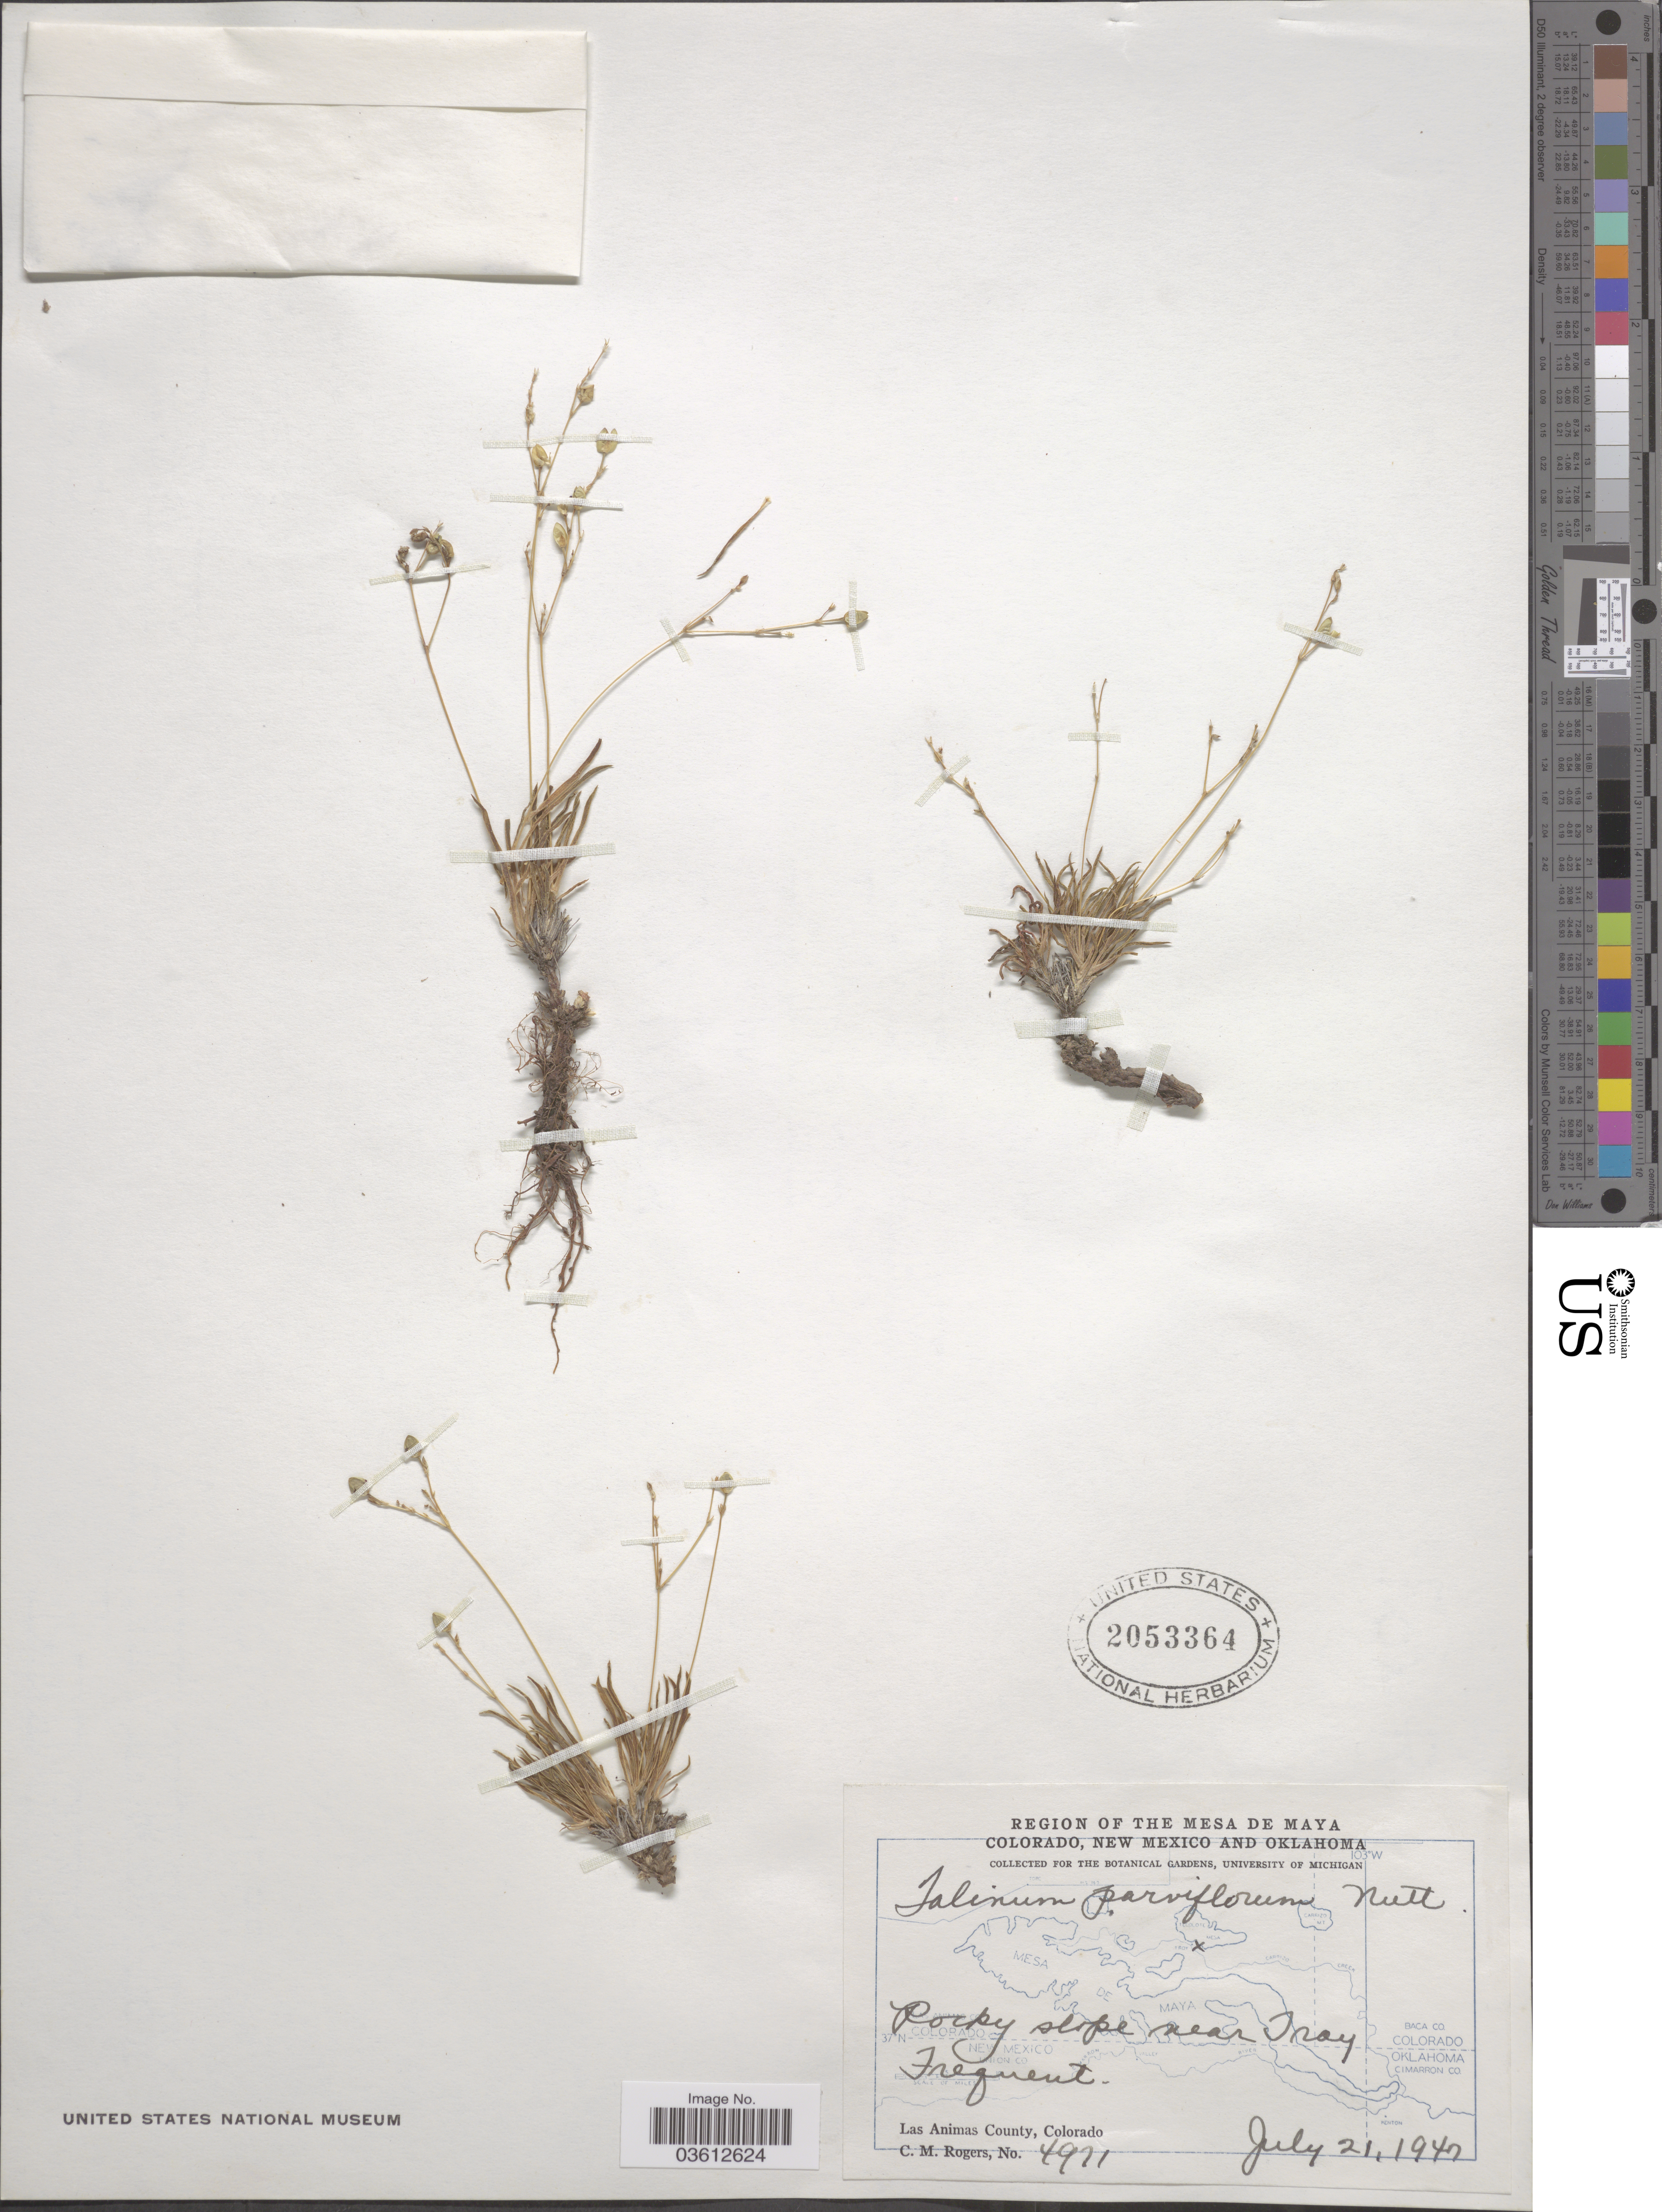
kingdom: Plantae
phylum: Tracheophyta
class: Magnoliopsida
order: Caryophyllales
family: Talinaceae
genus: Talinum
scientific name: Talinum parviflorum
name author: Nutt.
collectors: C. M. Rogers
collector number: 4971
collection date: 1947-07-21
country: United States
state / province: Colorado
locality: Mesa de Maya. Near Troy. Las Animas County.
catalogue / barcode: US 2053364